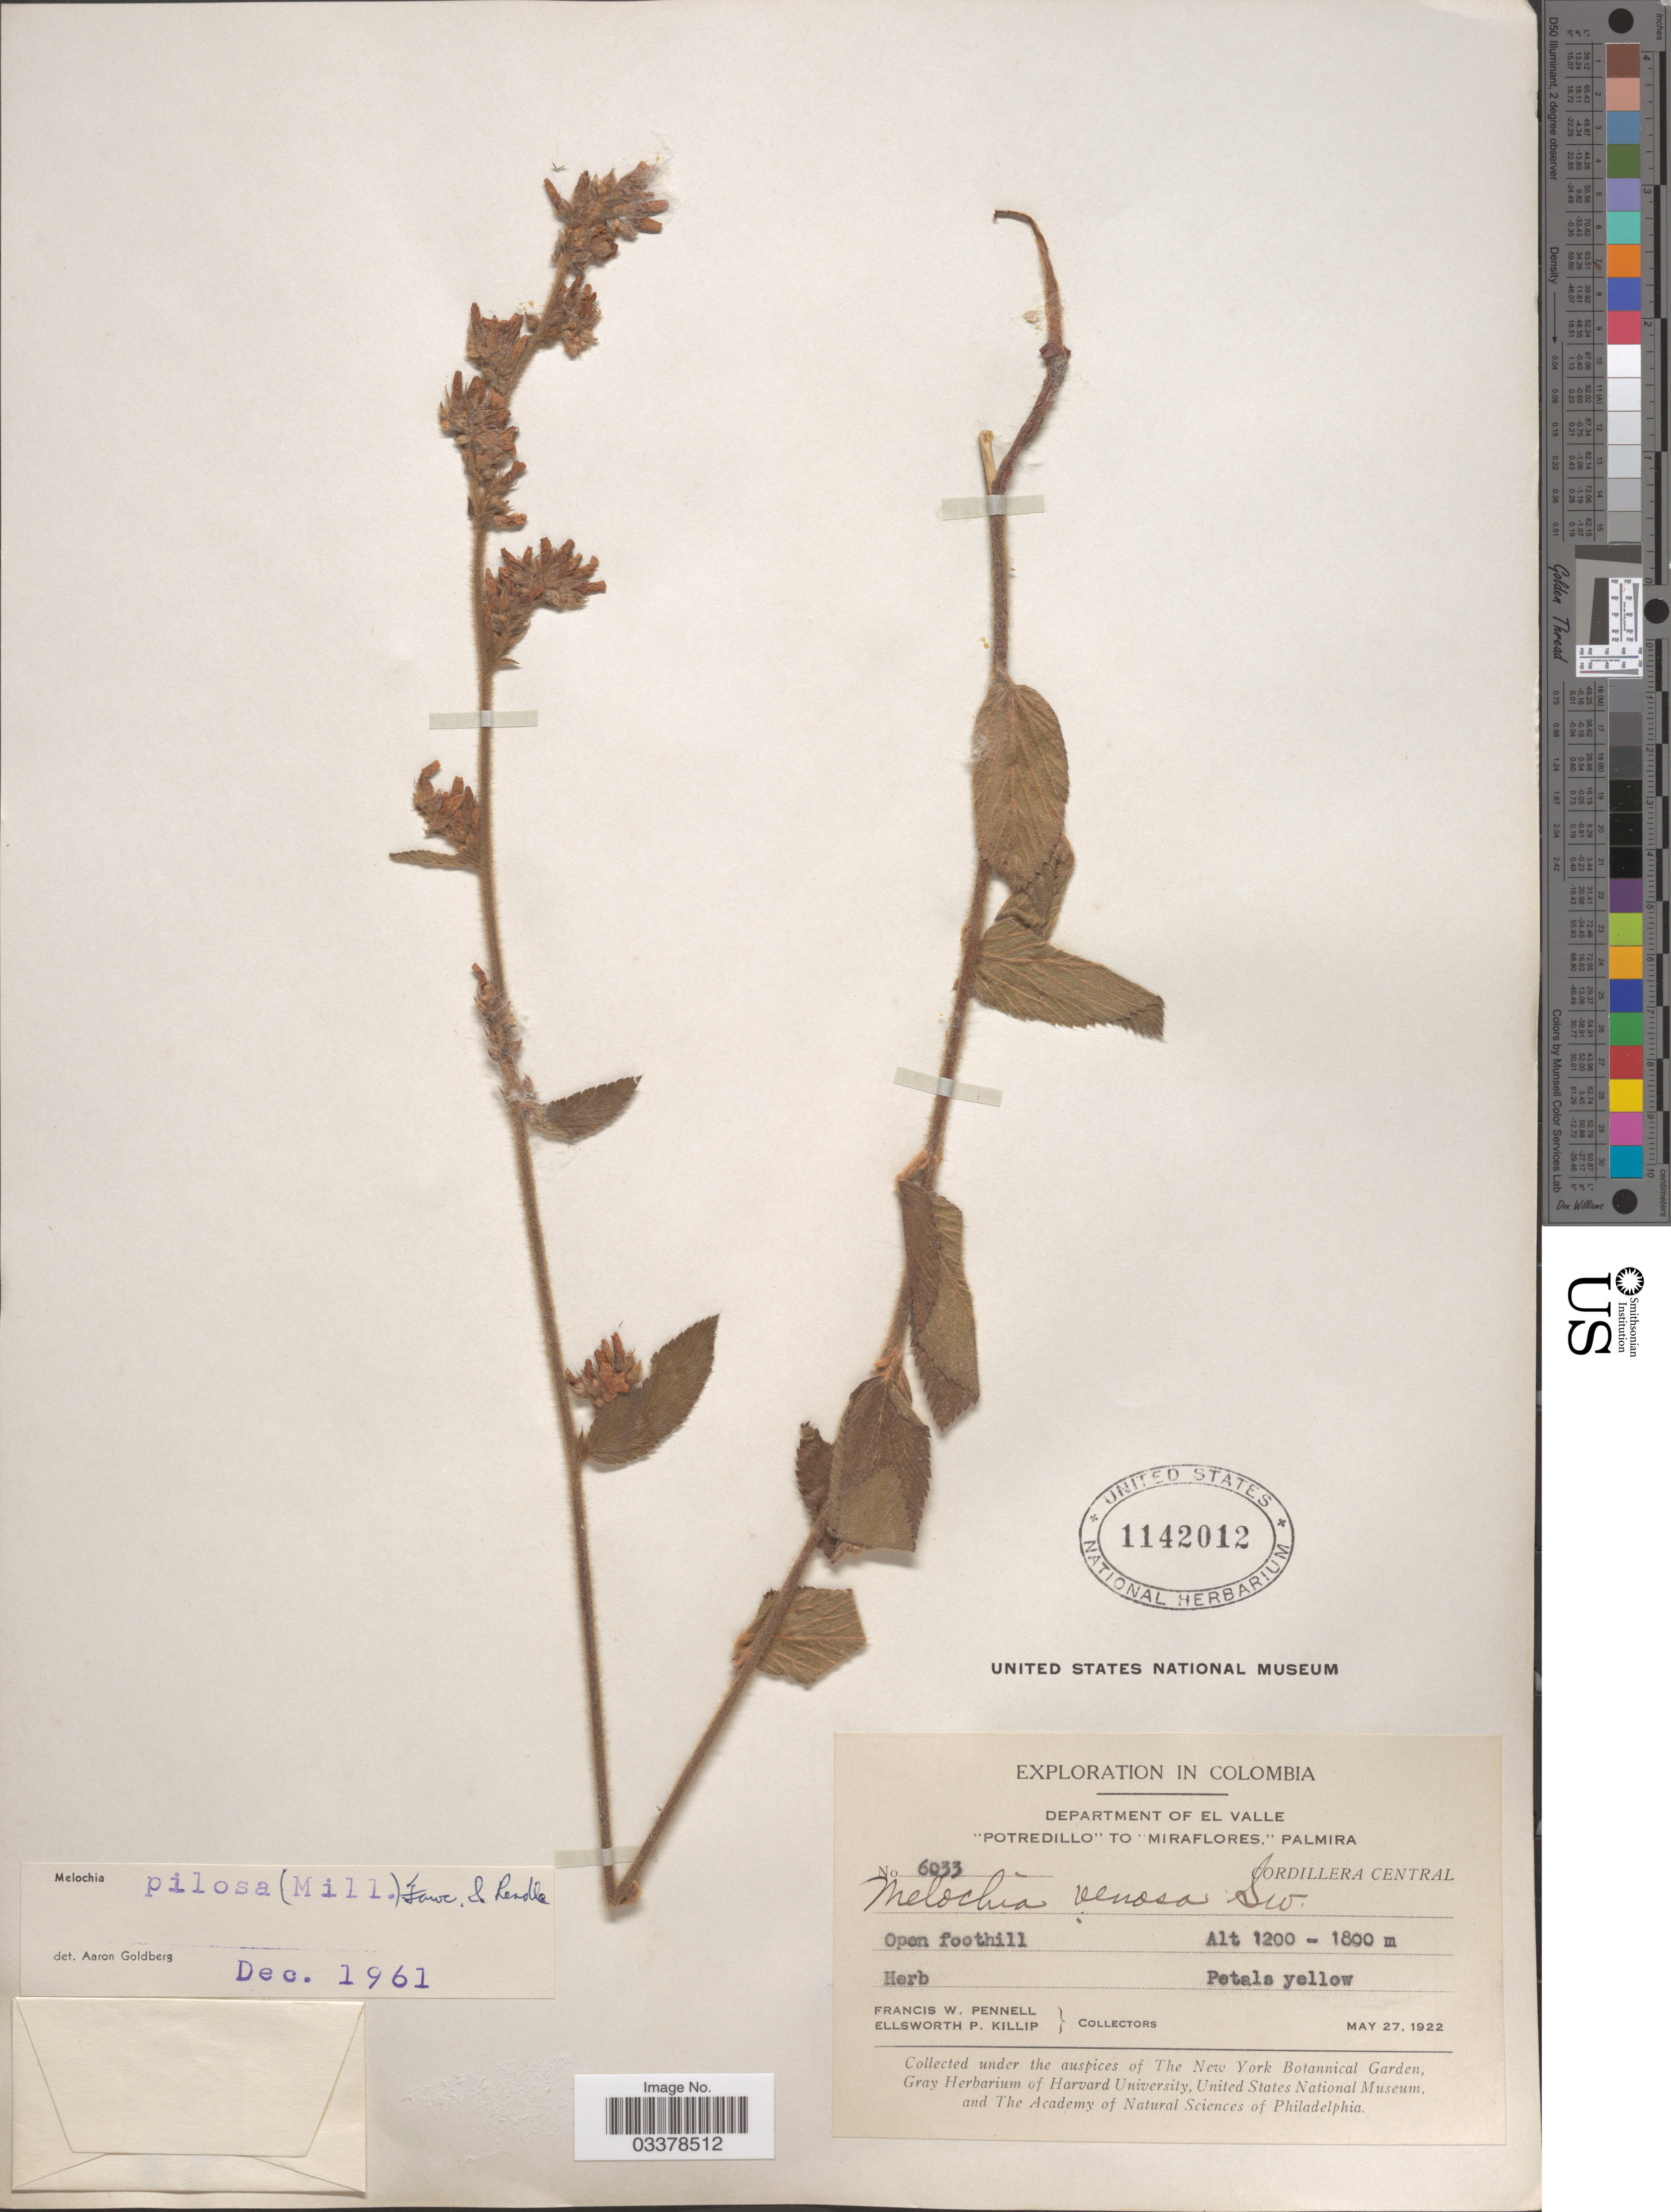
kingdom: Plantae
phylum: Tracheophyta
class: Magnoliopsida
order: Malvales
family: Malvaceae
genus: Melochia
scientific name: Melochia pilosa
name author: (Mill.) Fawc. & Rendle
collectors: F. W. Pennell & E. P. Killip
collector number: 6033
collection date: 1922-05-27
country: Colombia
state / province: Valle del Cauca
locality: Department of El Valle. "Portredillo" to "Miraflores", Palmira. Cordillera Central.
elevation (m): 1200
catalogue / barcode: US 1142012